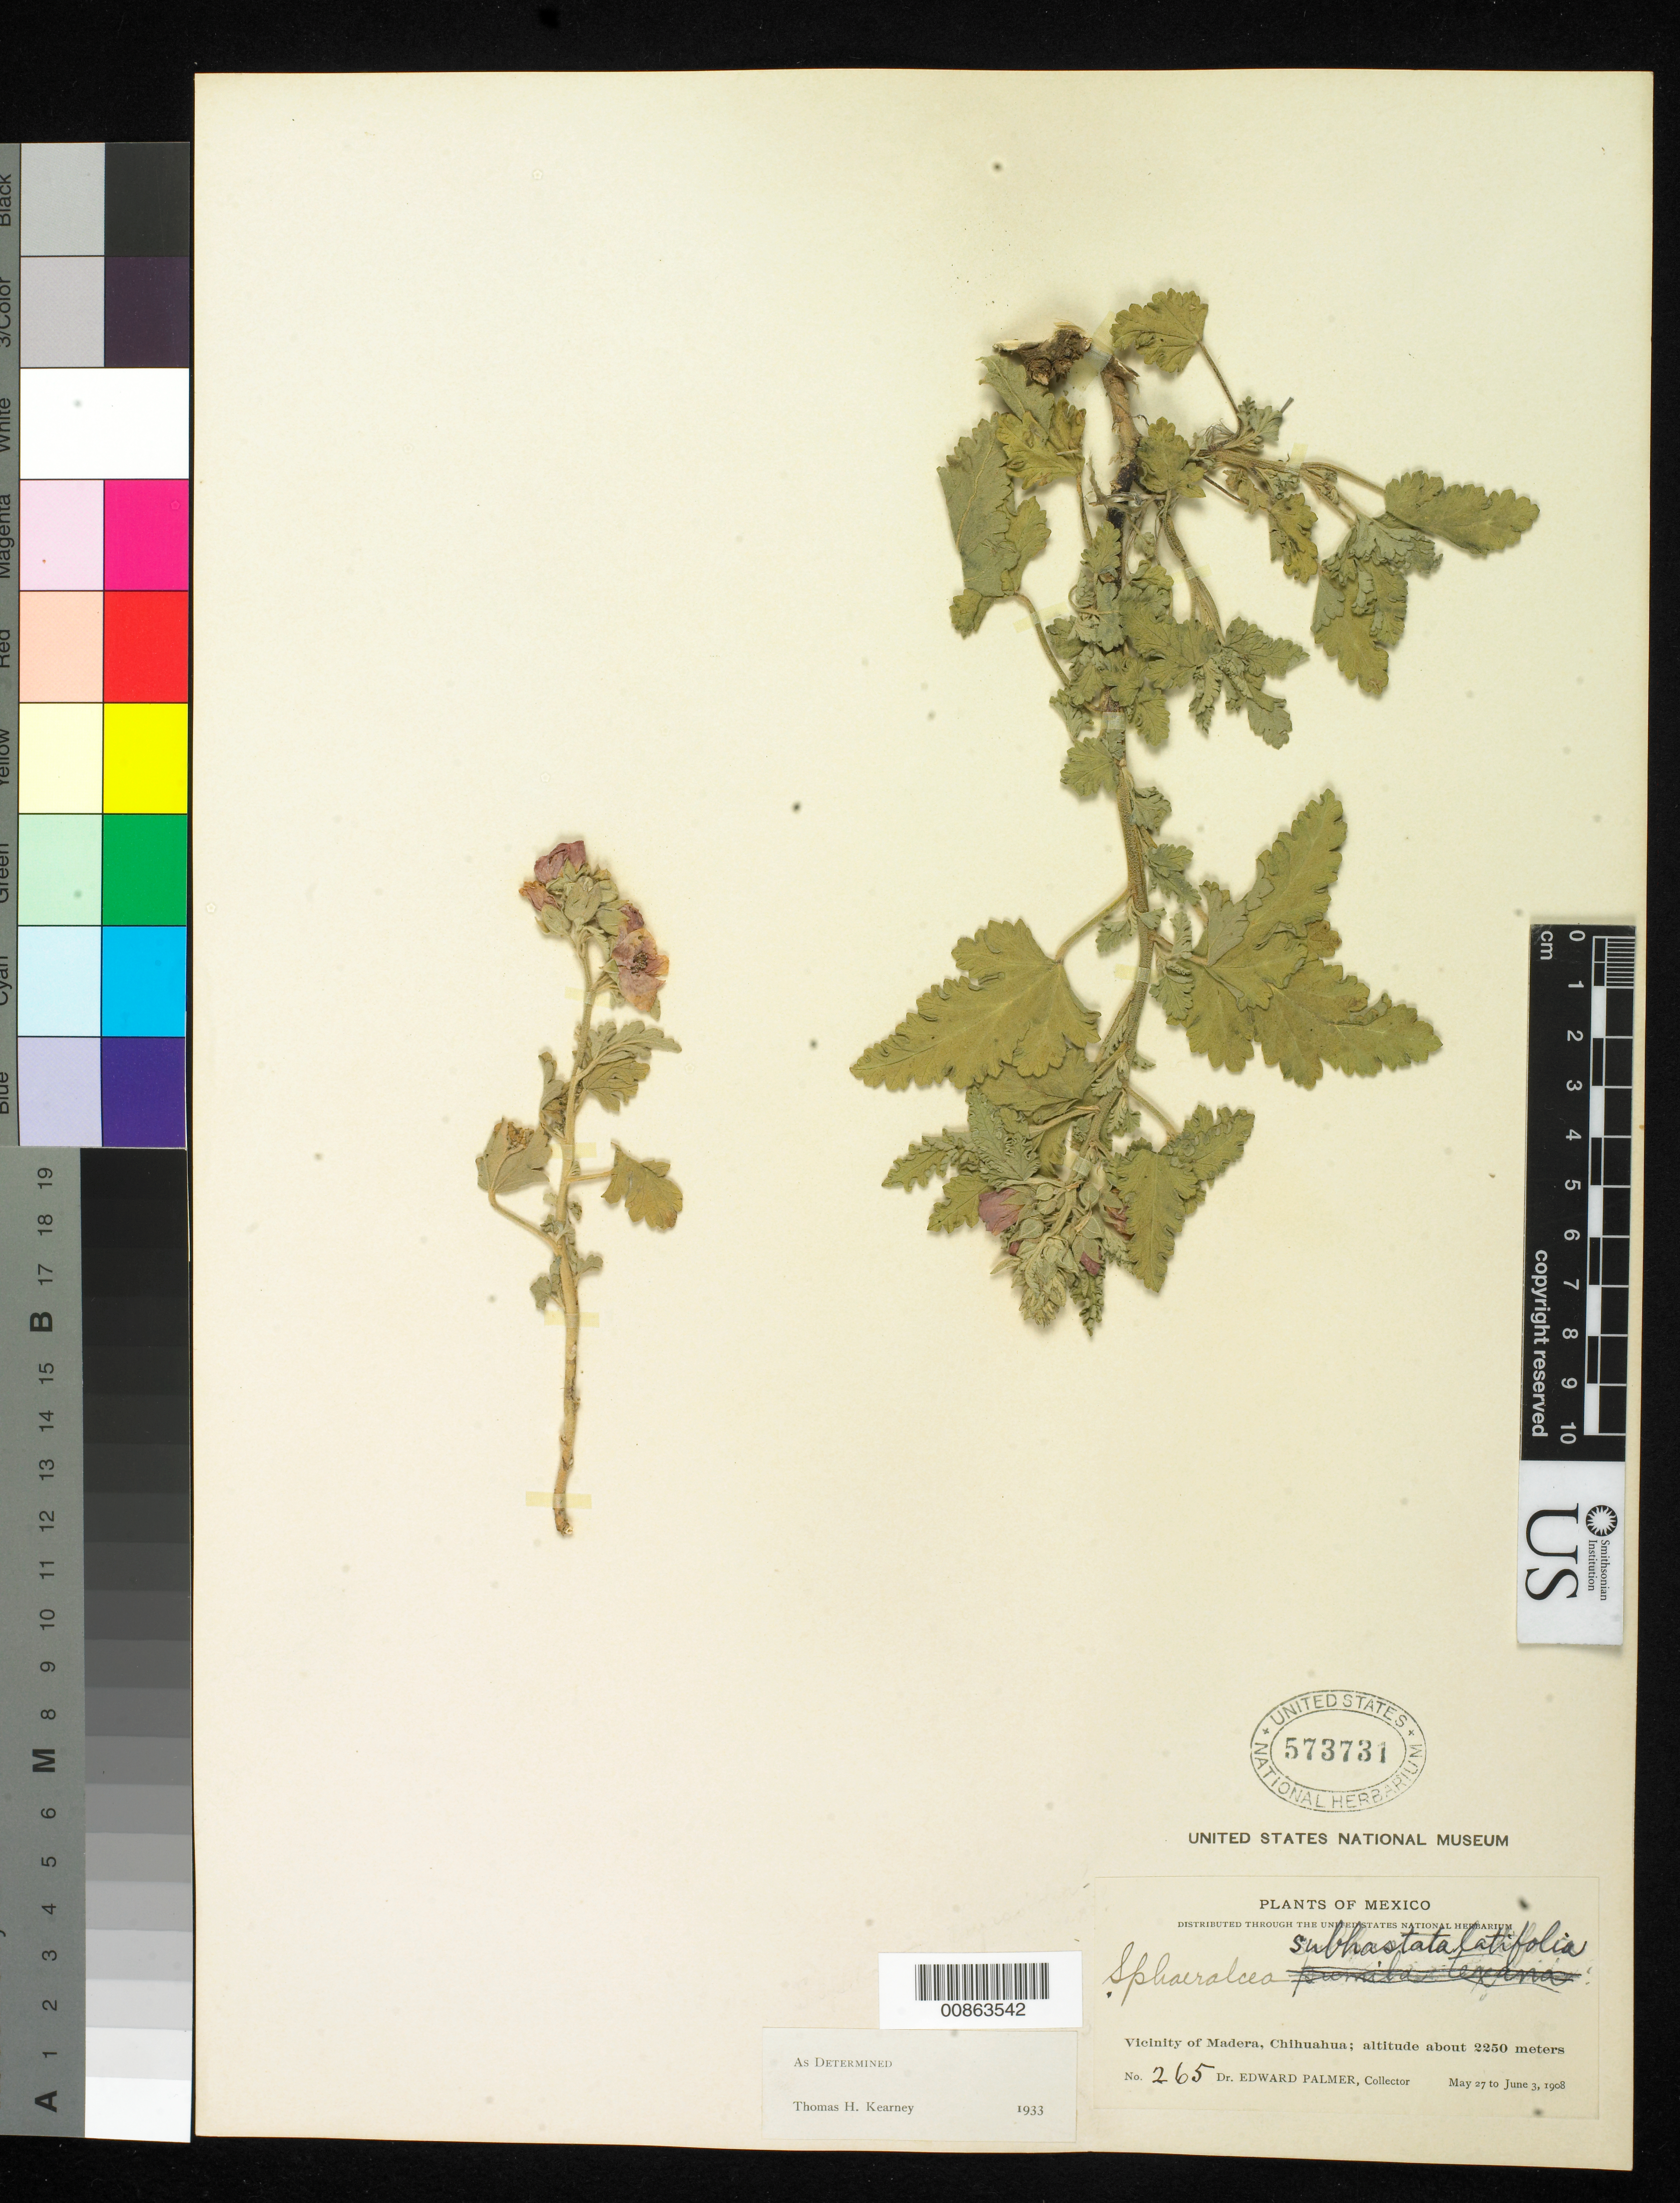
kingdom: Plantae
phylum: Tracheophyta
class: Magnoliopsida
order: Malvales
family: Malvaceae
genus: Sphaeralcea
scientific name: Sphaeralcea subhastata subsp. latifolia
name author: Kearney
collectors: E. Palmer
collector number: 265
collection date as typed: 27 May 1908 to 03 Jun 1908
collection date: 1908-05-27/1908-06-03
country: Mexico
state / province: Chihuahua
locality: Vicinity of Madera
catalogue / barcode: US 573731